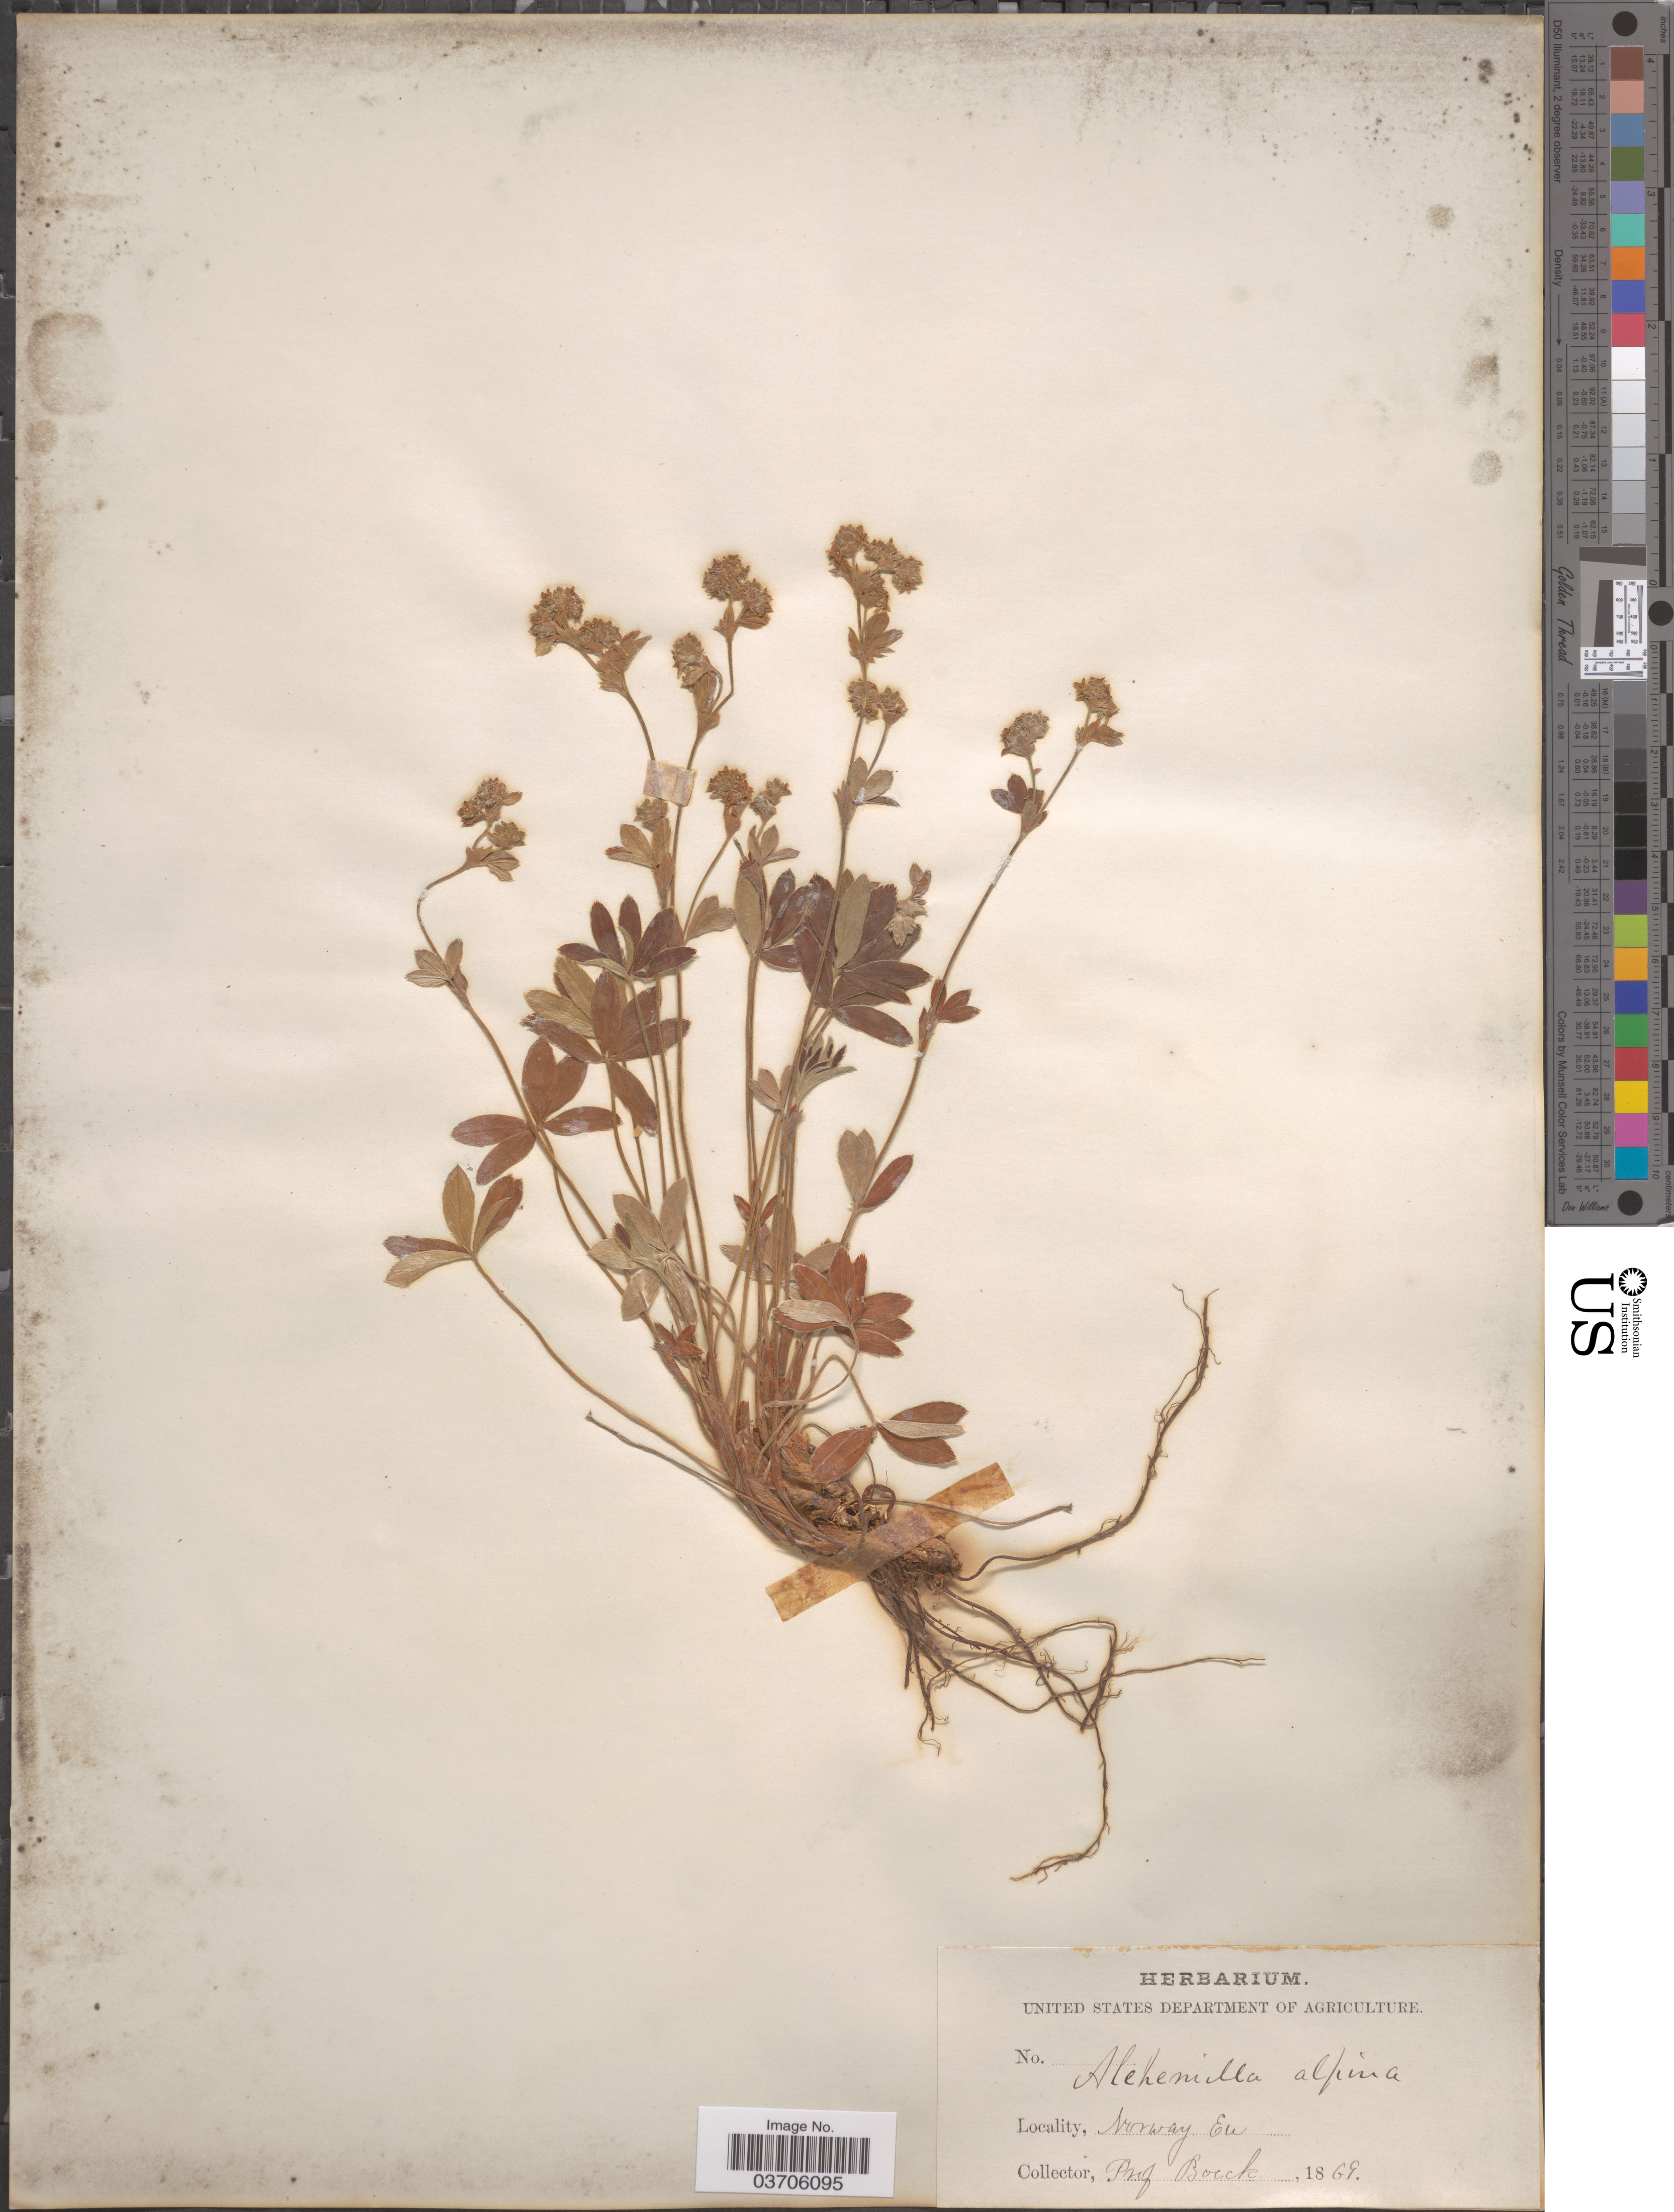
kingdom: Plantae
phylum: Tracheophyta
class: Magnoliopsida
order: Rosales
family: Rosaceae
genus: Alchemilla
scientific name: Alchemilla alpina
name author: L.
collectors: Prof. Boeck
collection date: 1869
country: Norway